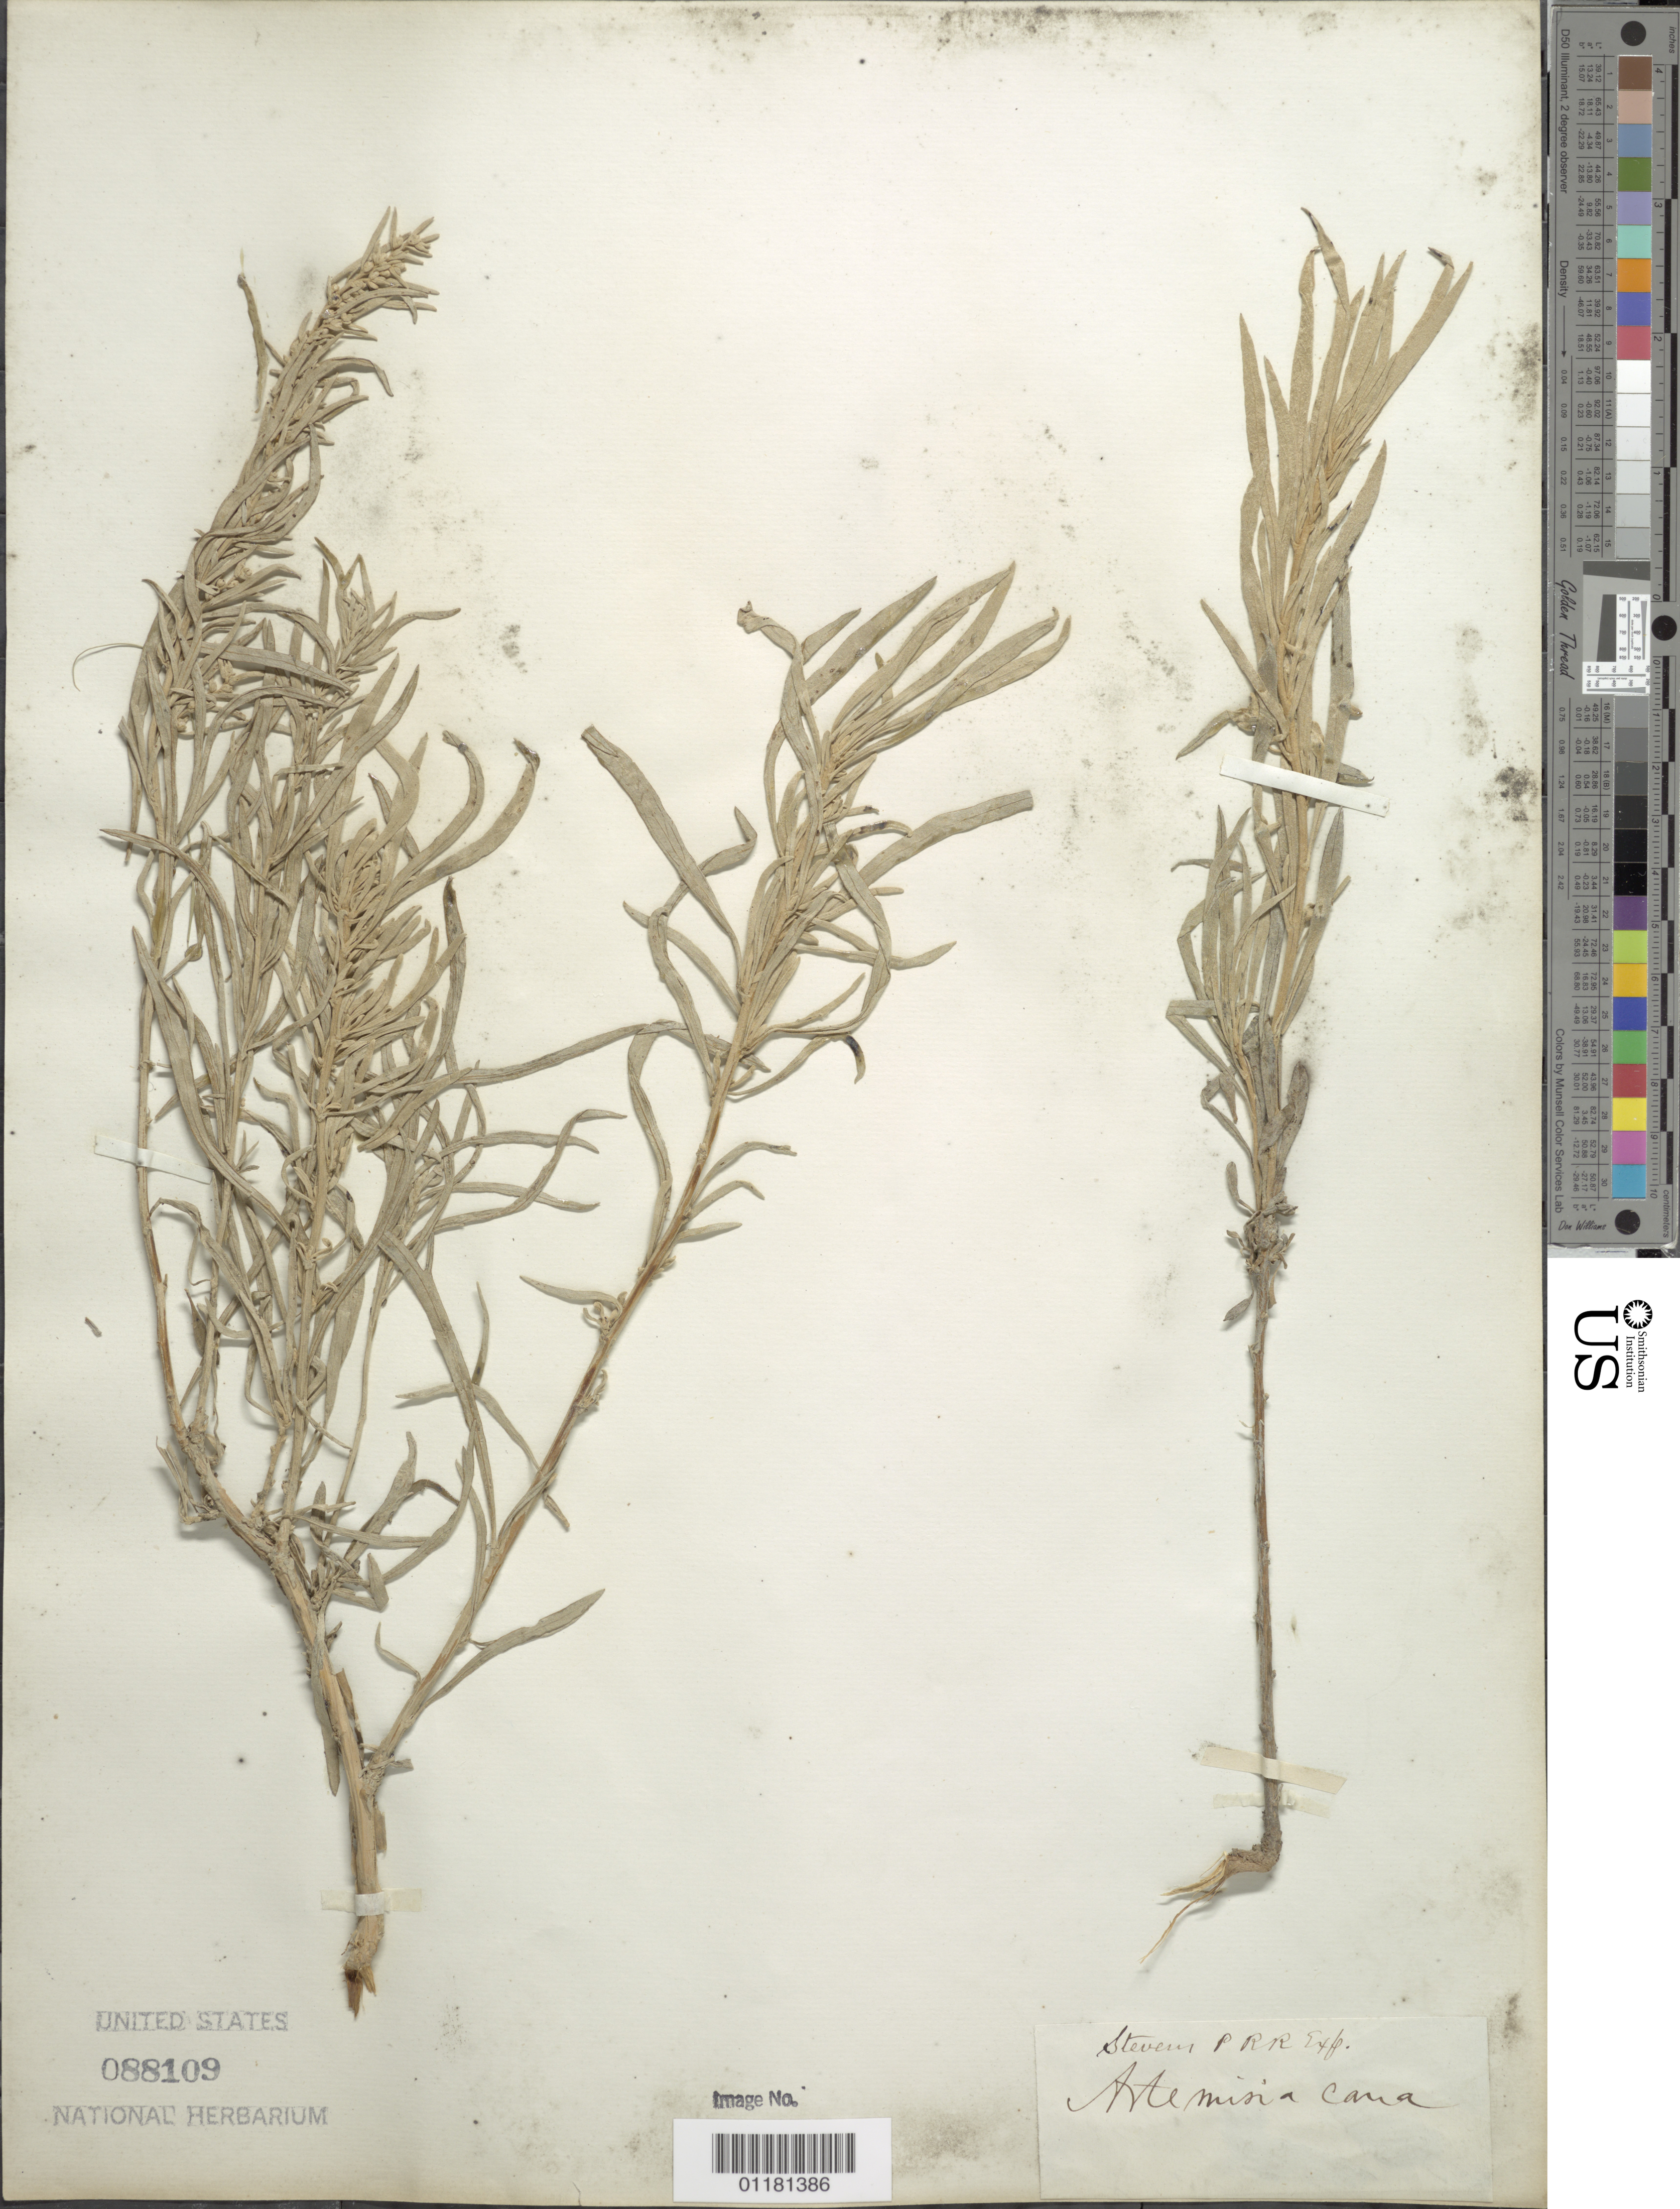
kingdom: Plantae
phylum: Tracheophyta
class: Magnoliopsida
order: Asterales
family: Asteraceae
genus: Artemisia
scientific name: Artemisia cana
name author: Pursh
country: United States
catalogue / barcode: US 88109